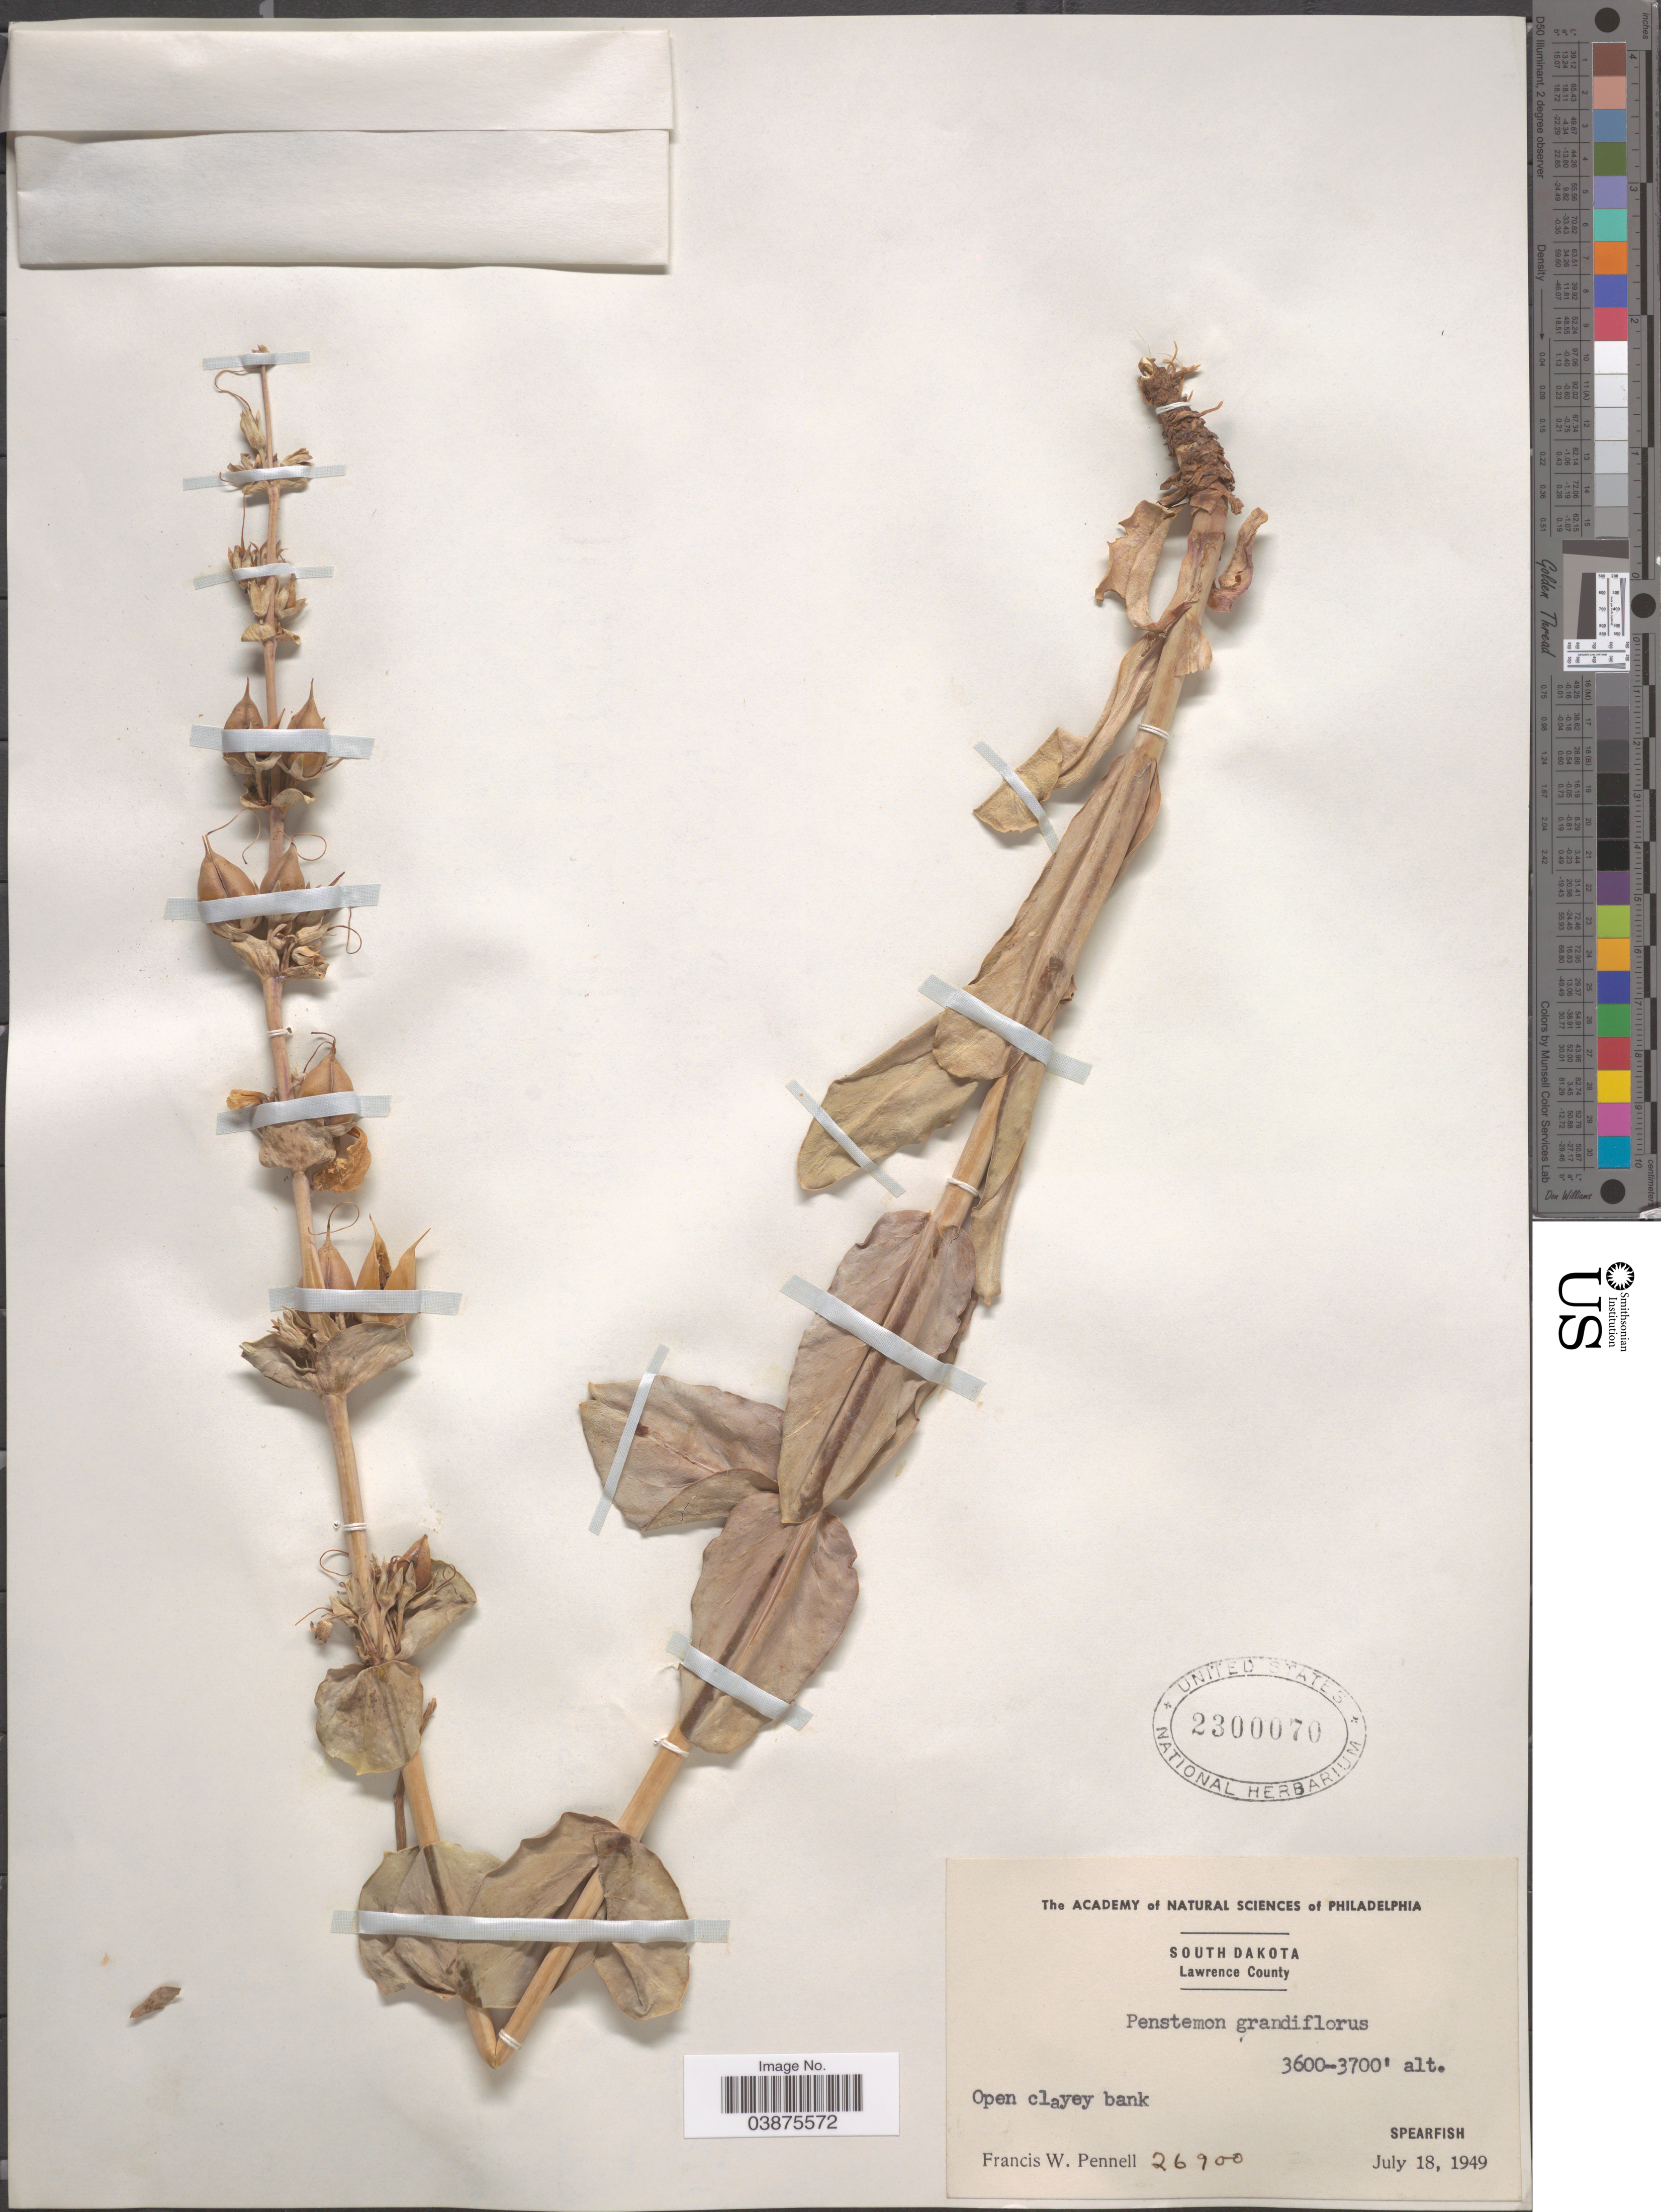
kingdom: Plantae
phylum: Tracheophyta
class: Magnoliopsida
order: Lamiales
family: Plantaginaceae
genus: Penstemon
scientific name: Penstemon grandiflorus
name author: Nutt.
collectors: F. W. Pennell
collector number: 26900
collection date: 1949-07-18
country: United States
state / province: South Dakota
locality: Lawrence County. Spearfish.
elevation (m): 1097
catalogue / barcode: US 2300070